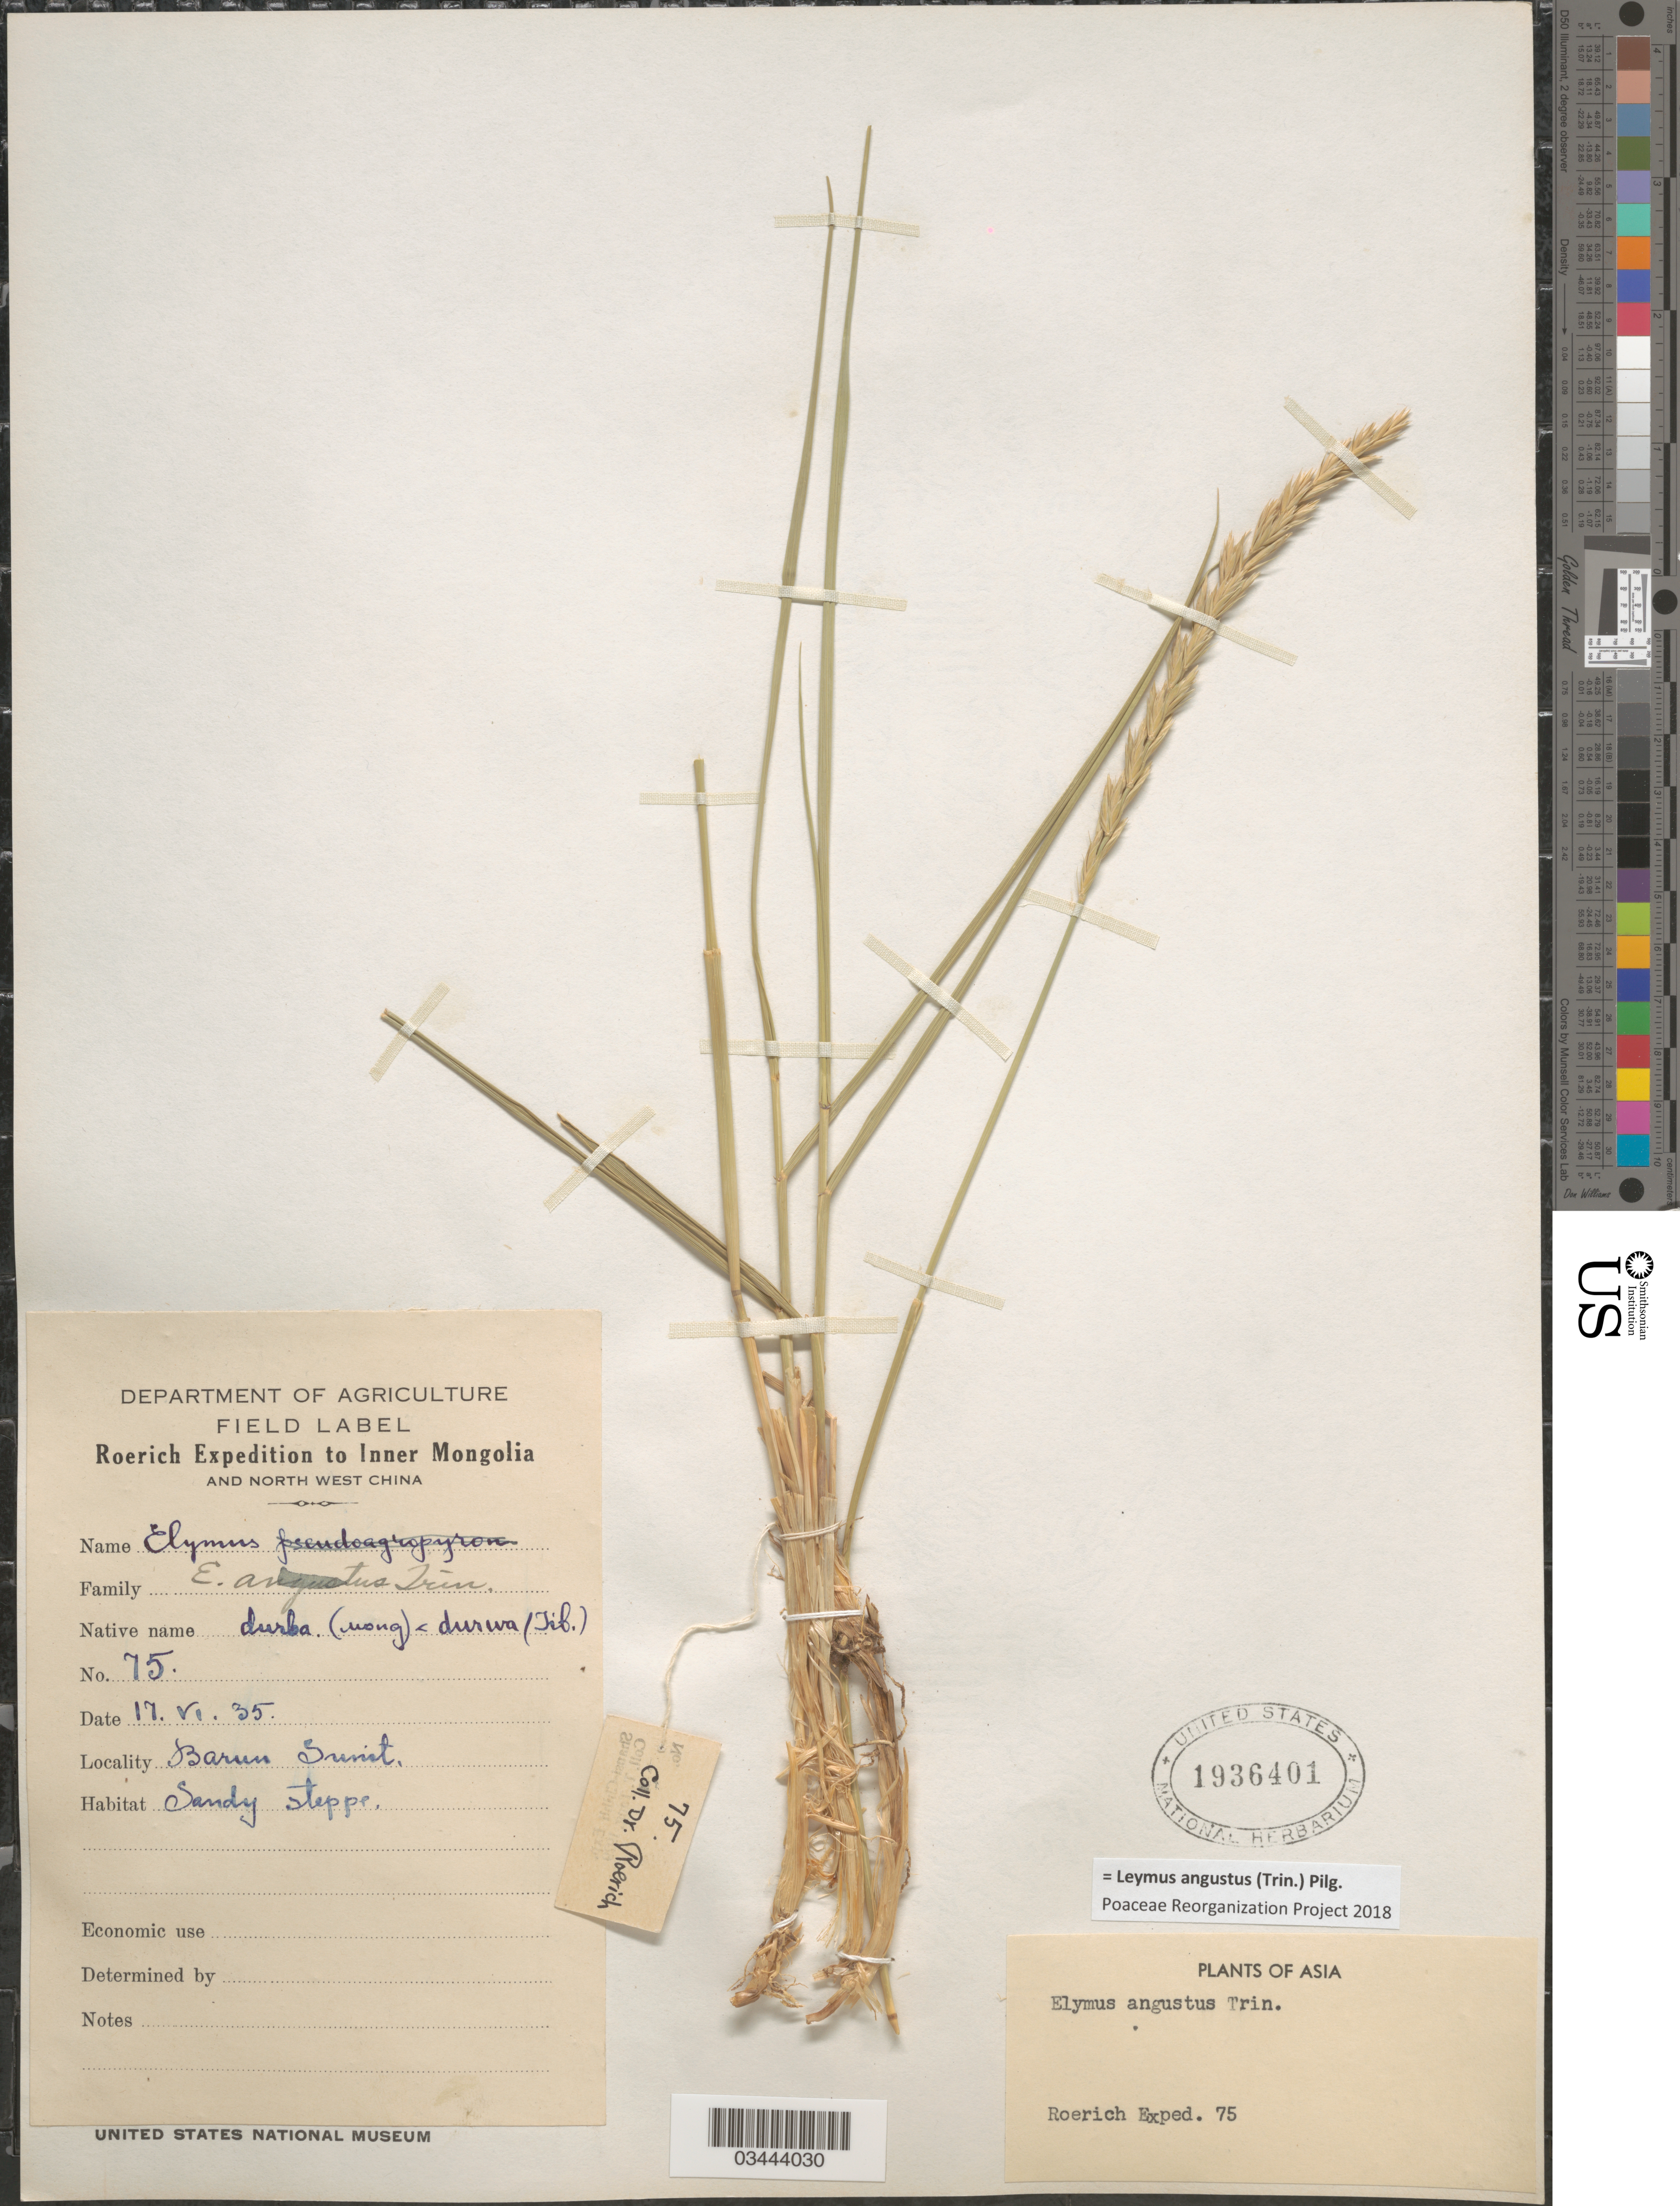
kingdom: Plantae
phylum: Tracheophyta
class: Liliopsida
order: Poales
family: Poaceae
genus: Leymus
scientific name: Leymus angustus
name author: (Trin.) Pilg.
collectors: Roerich Expedition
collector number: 75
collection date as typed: Transcribed d/m/y: 17/6/35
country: China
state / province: Nei Monggol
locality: To Inner Mongolia and North West China. Barun Sunit. Sandy steppe. Shansi-Chihli Exp. [unsure placement]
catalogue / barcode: US 1936401